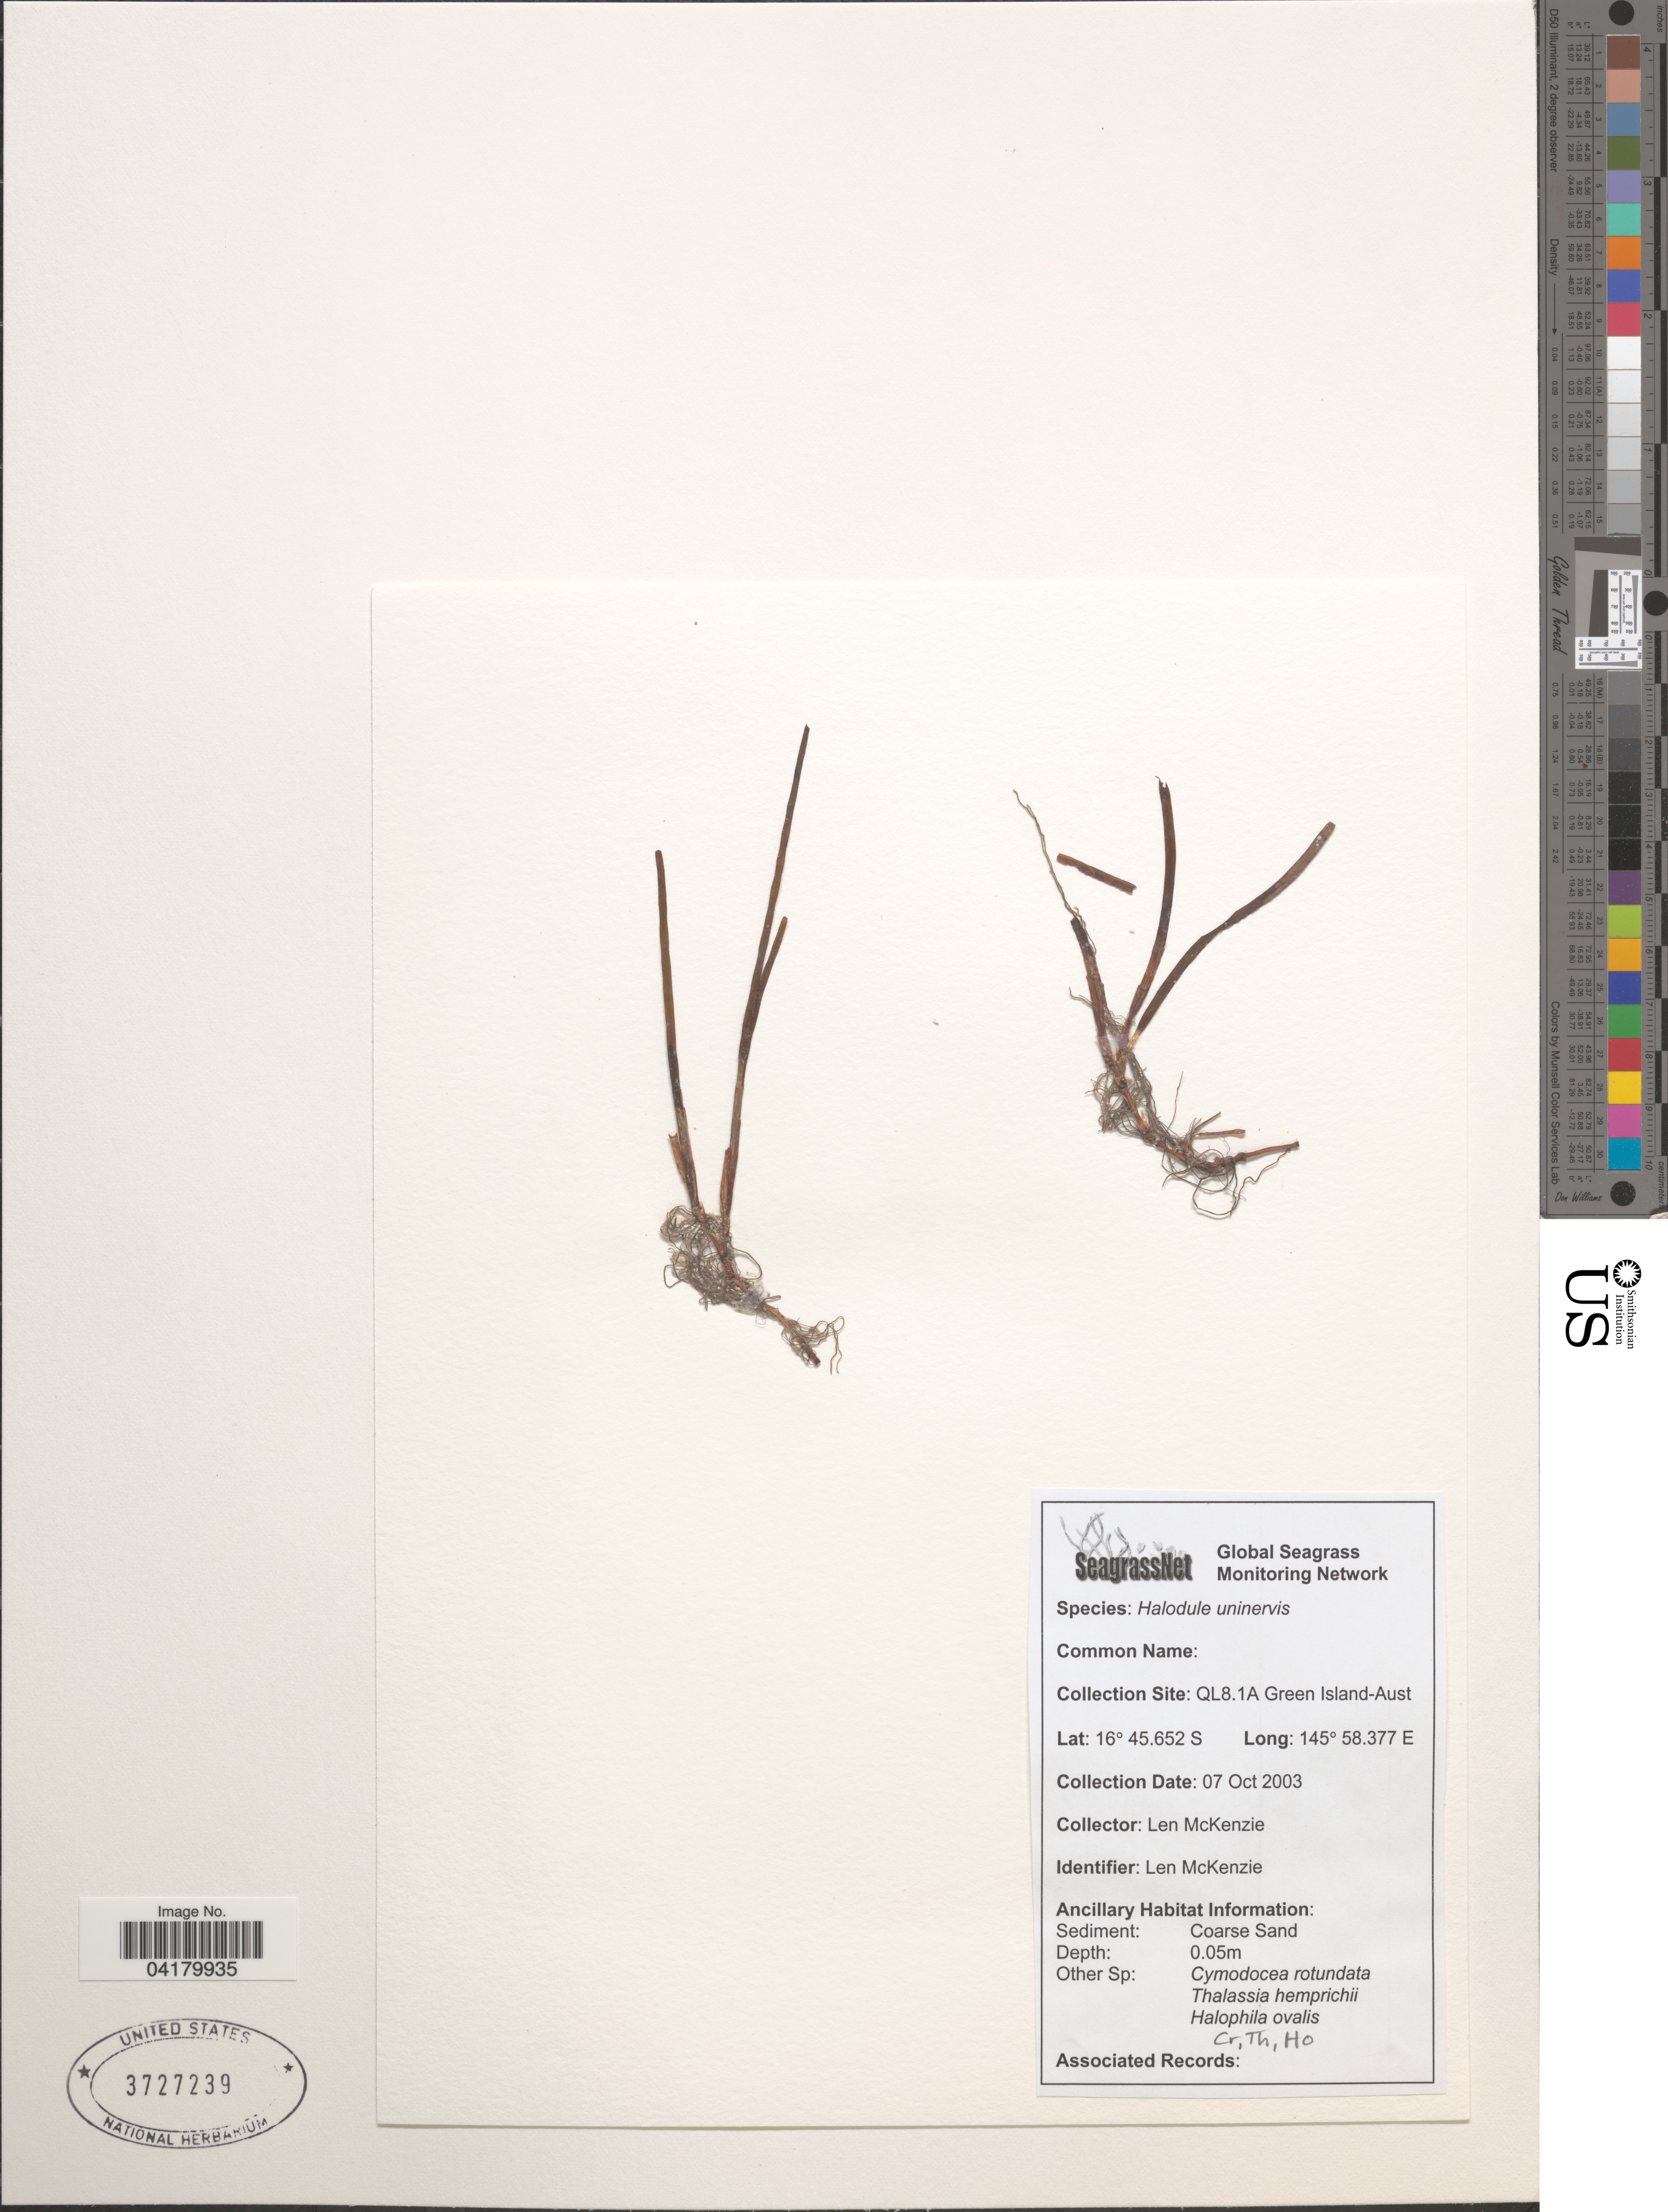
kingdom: Plantae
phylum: Tracheophyta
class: Liliopsida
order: Alismatales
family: Cymodoceaceae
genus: Halodule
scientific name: Halodule uninervis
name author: (Forssk.) Asch.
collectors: L. McKenzie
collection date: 2003-10-07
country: Australia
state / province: Queensland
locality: Collection Site: QL8.1A Green Island.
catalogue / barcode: US 3727239